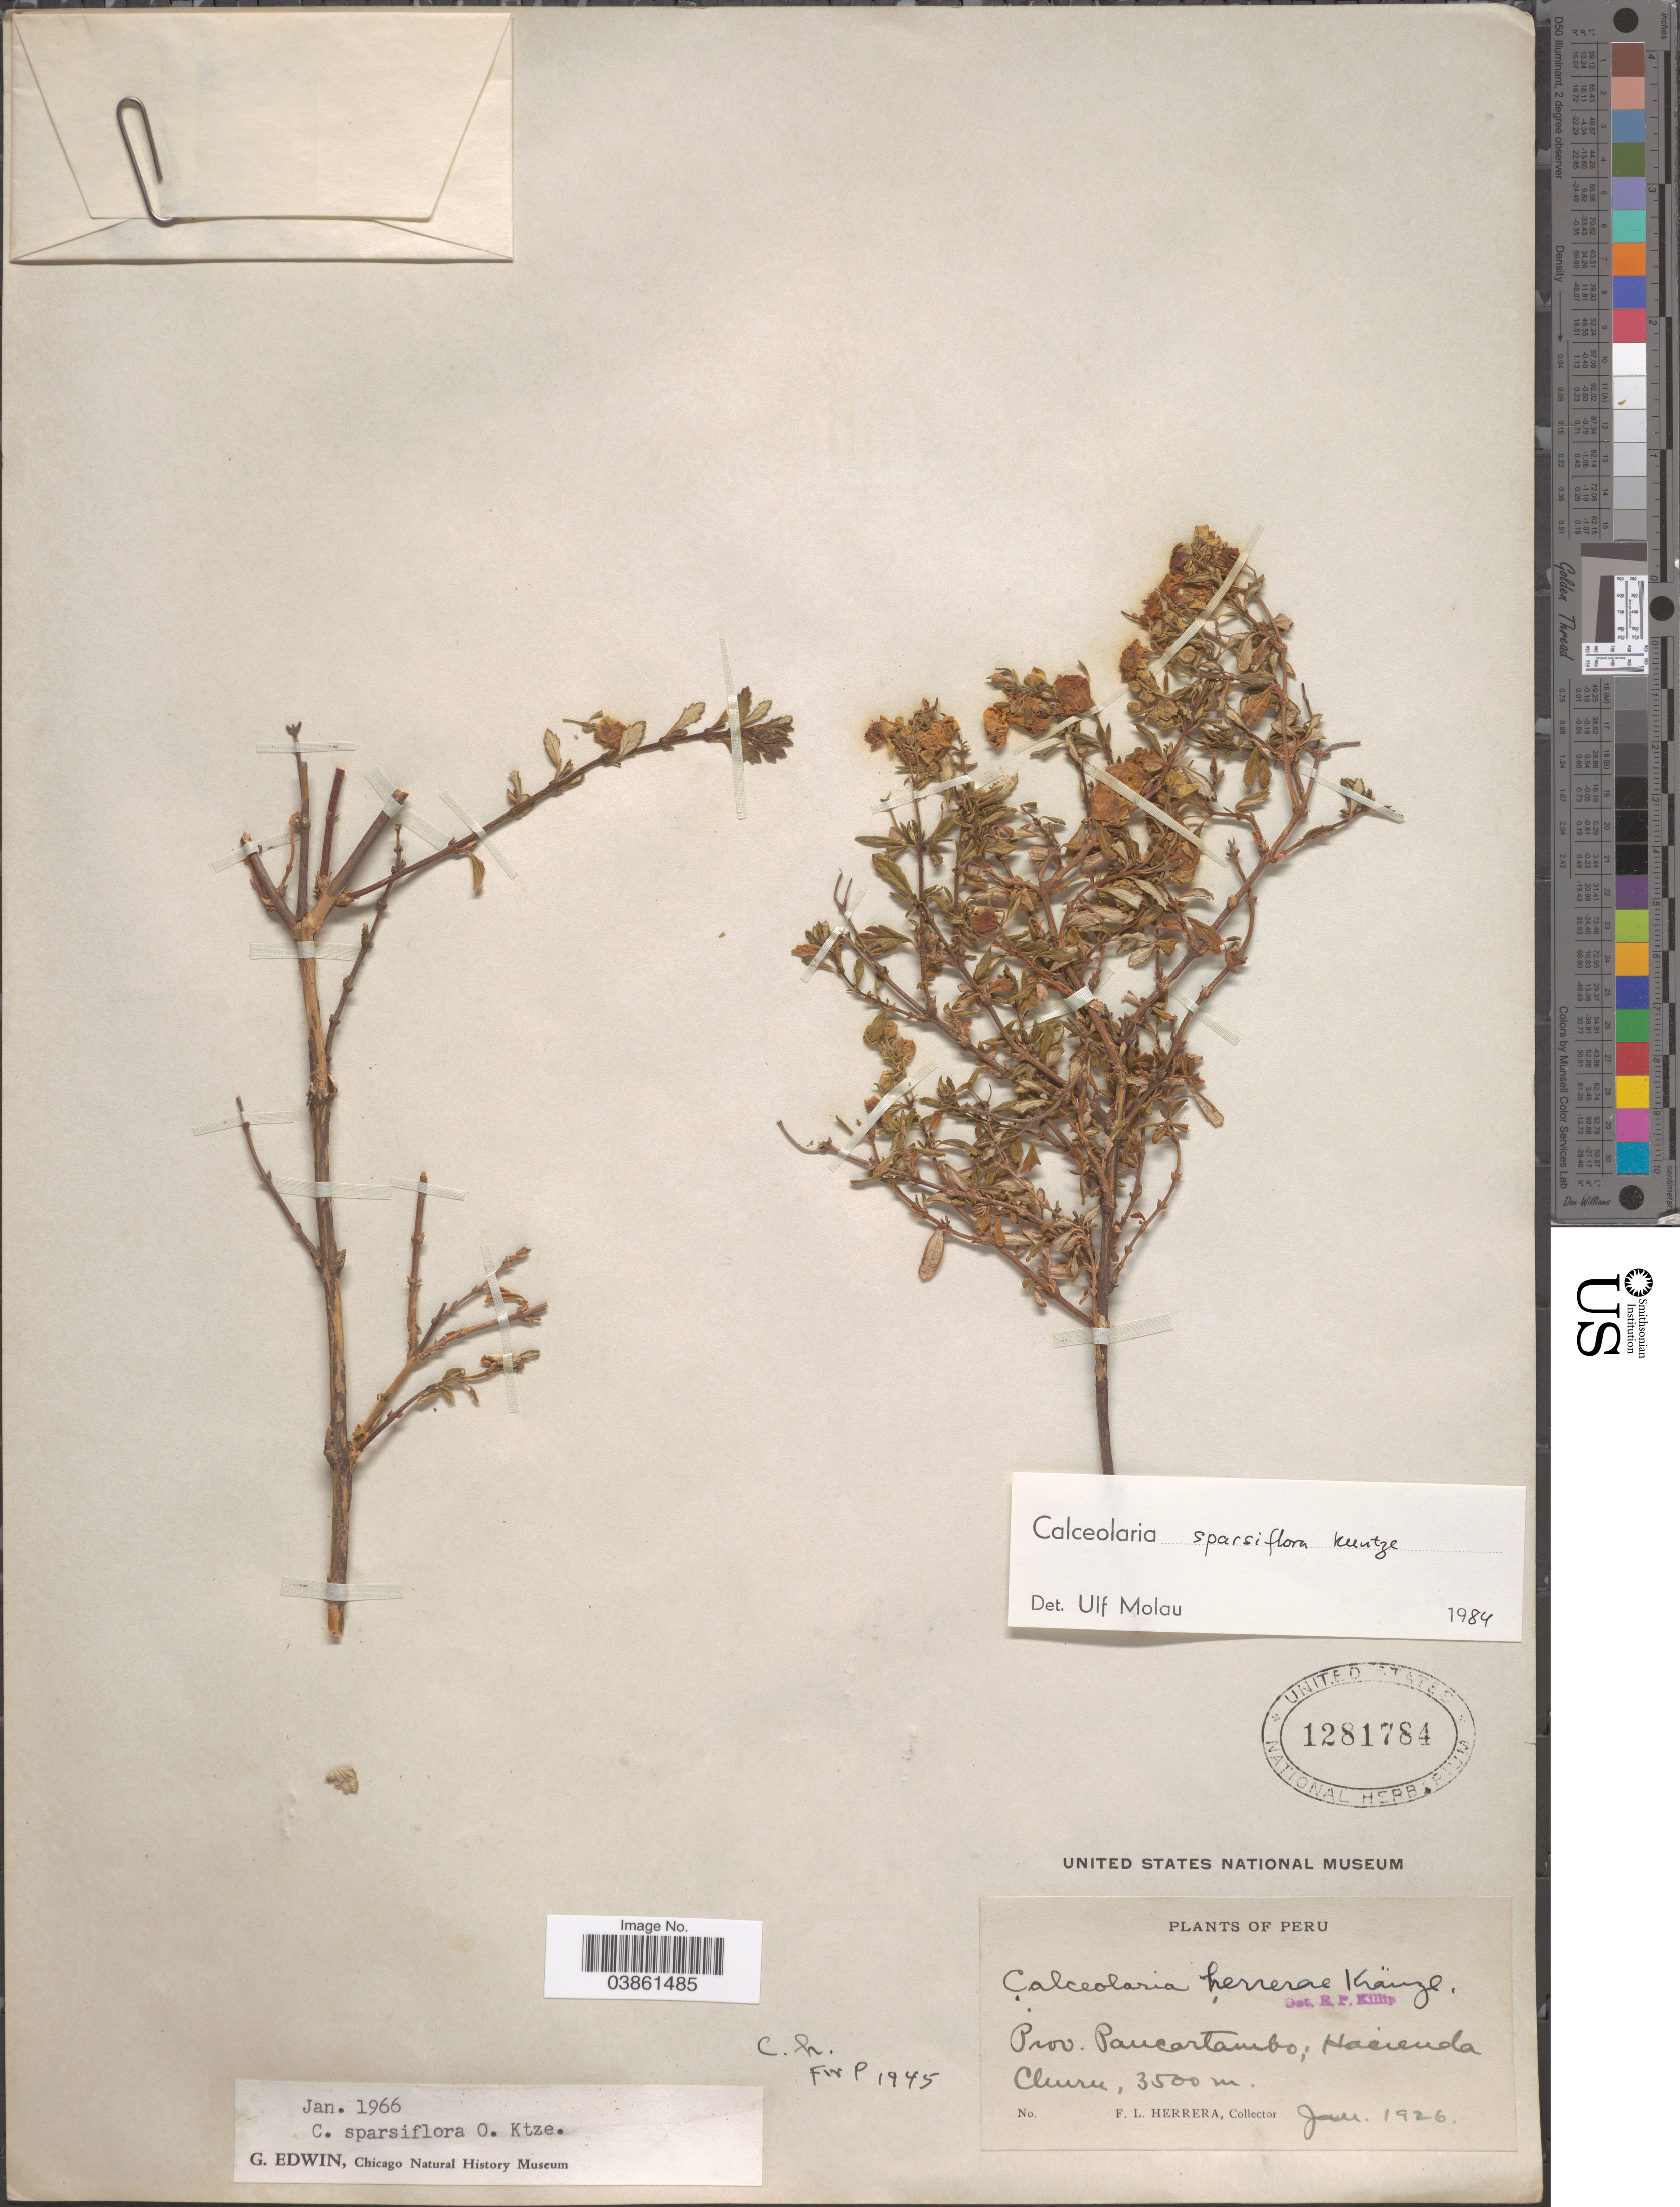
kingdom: Plantae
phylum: Tracheophyta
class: Magnoliopsida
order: Lamiales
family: Calceolariaceae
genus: Calceolaria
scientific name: Calceolaria sparsiflora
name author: Kuntze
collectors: F. L. Herrera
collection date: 1926-06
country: Peru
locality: Prov. Paucartambo; Hacienda Churu.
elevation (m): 3500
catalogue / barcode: US 1281784